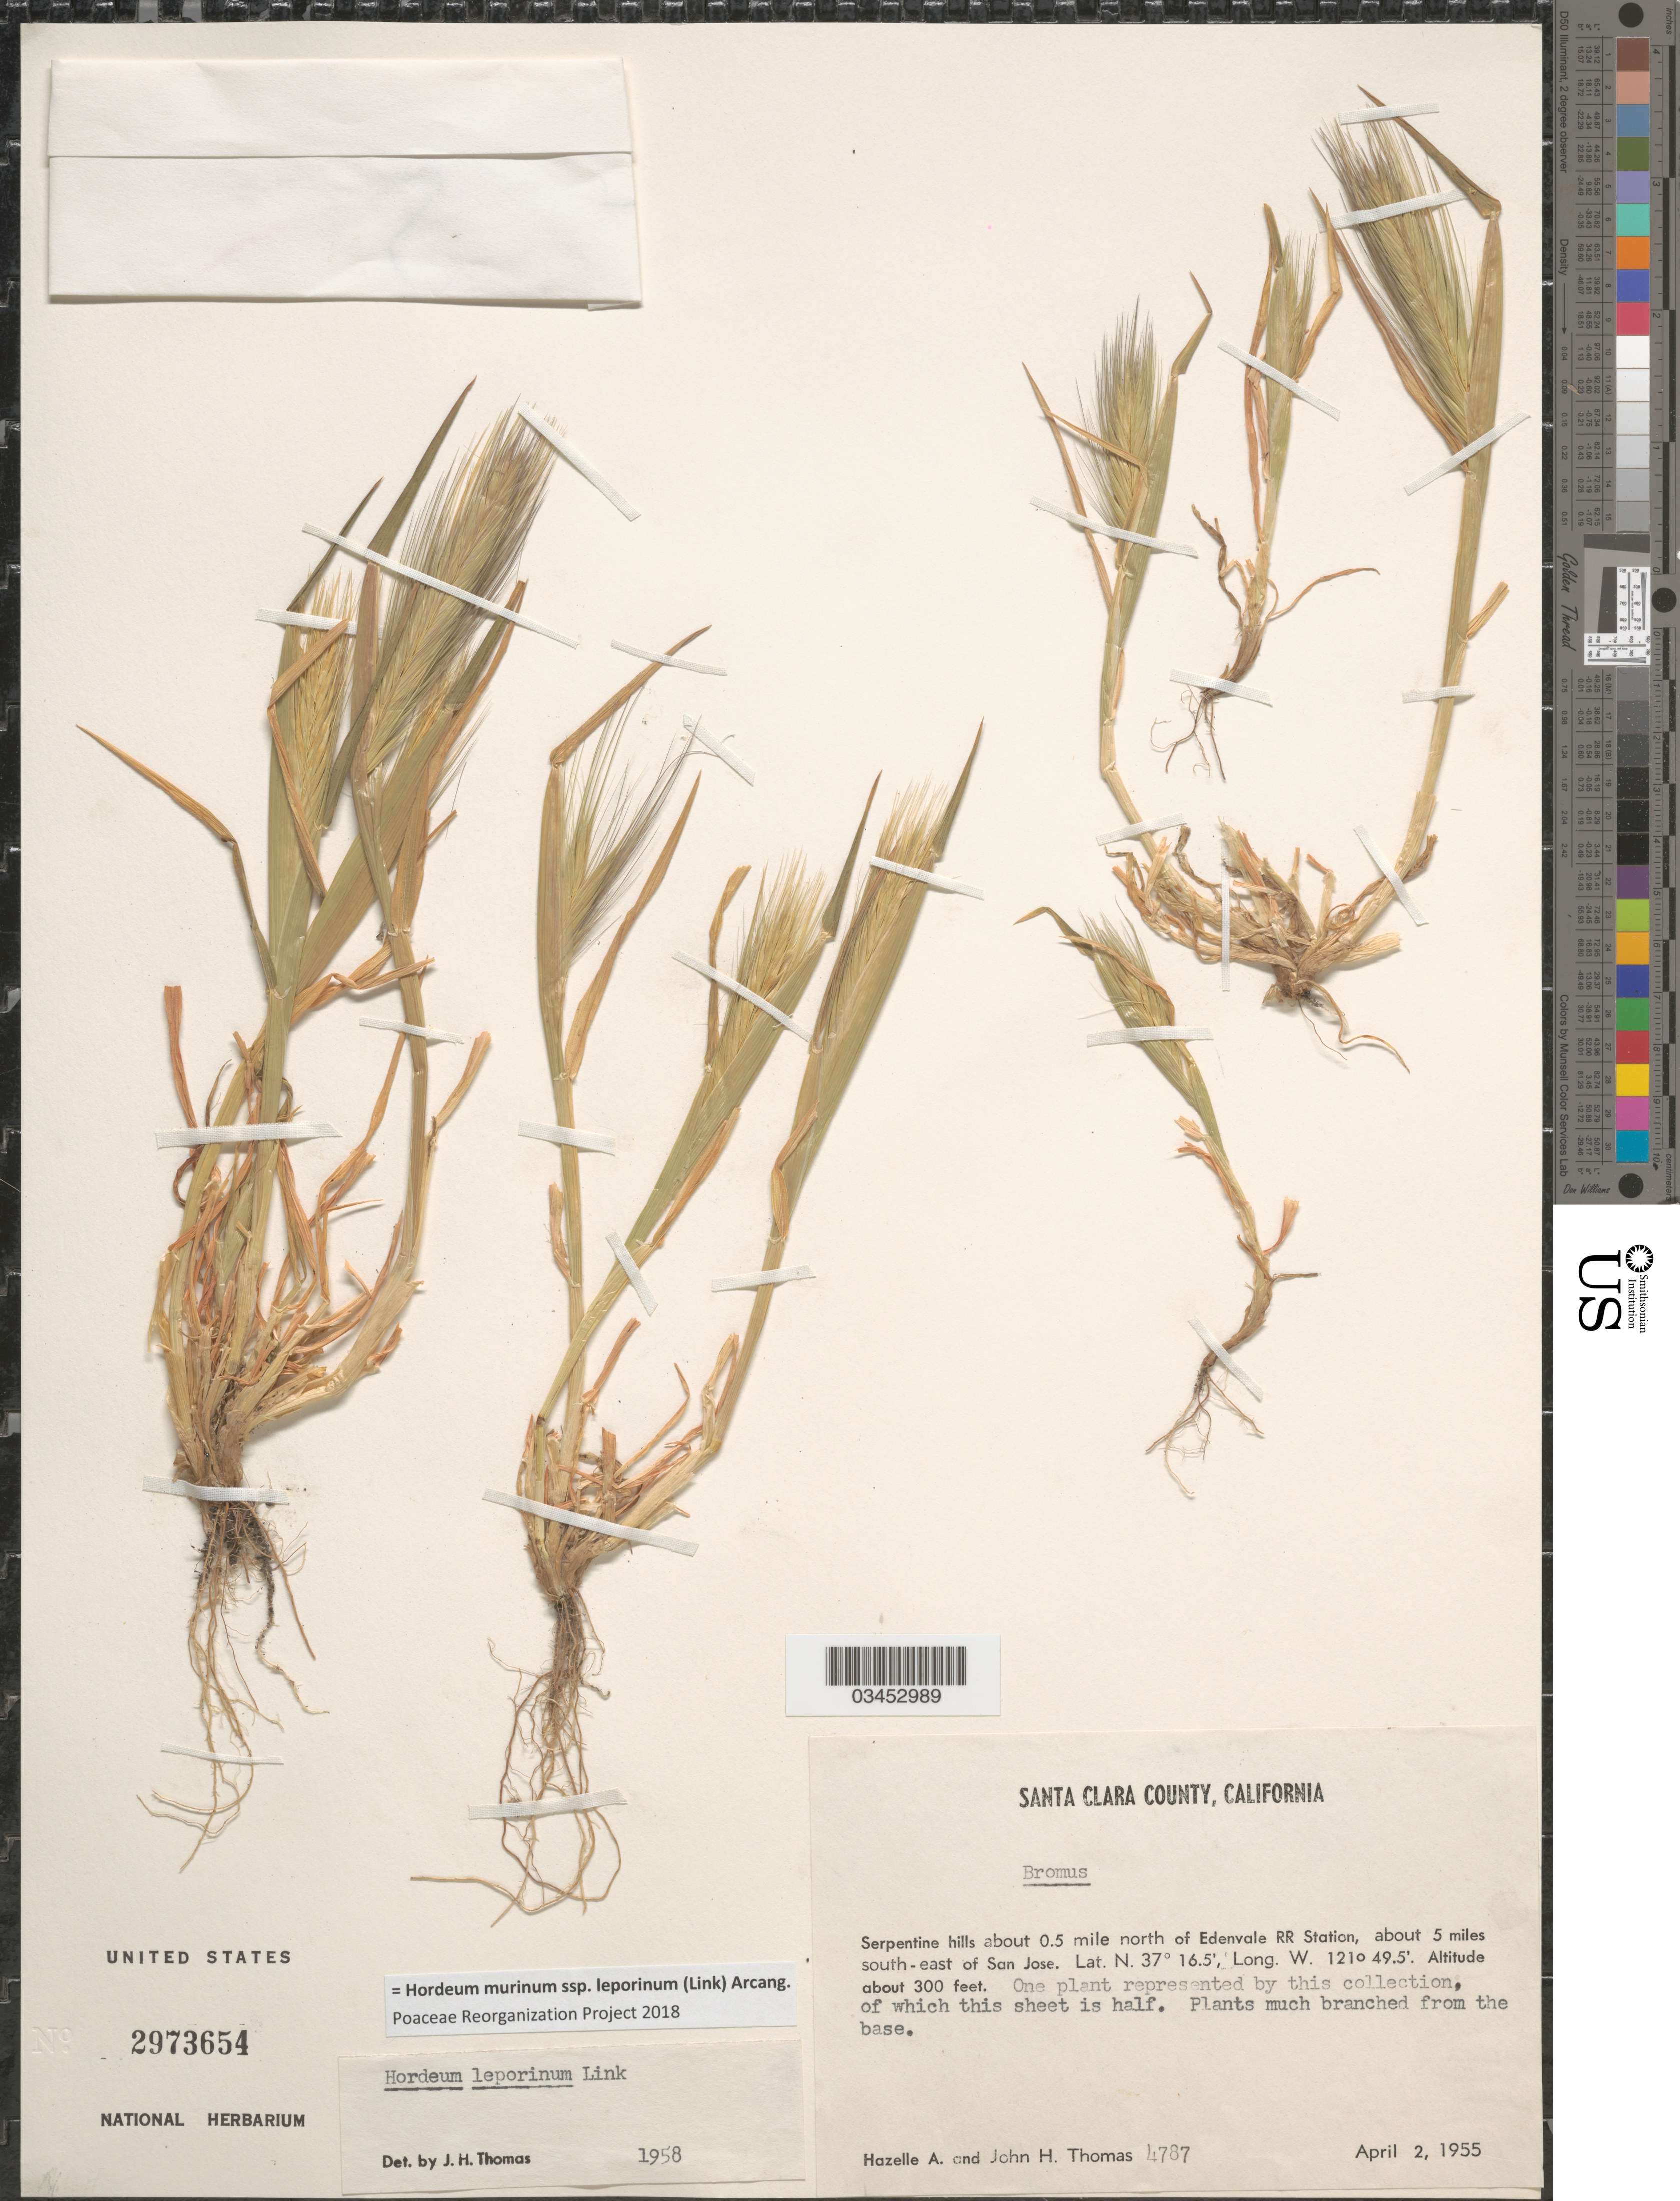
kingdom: Plantae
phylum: Tracheophyta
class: Liliopsida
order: Poales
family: Poaceae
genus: Hordeum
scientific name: Hordeum murinum subsp. leporinum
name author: (Link) Arcang.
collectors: H. Thomas & J. H. Thomas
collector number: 4787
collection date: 1955-04-02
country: United States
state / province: California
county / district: Santa Clara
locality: Santa Clara County. Serpentine hills about 0.5 mile north of Edenvale RR Station, about 5 miles south-east of San Jose.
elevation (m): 91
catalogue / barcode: US 2973654